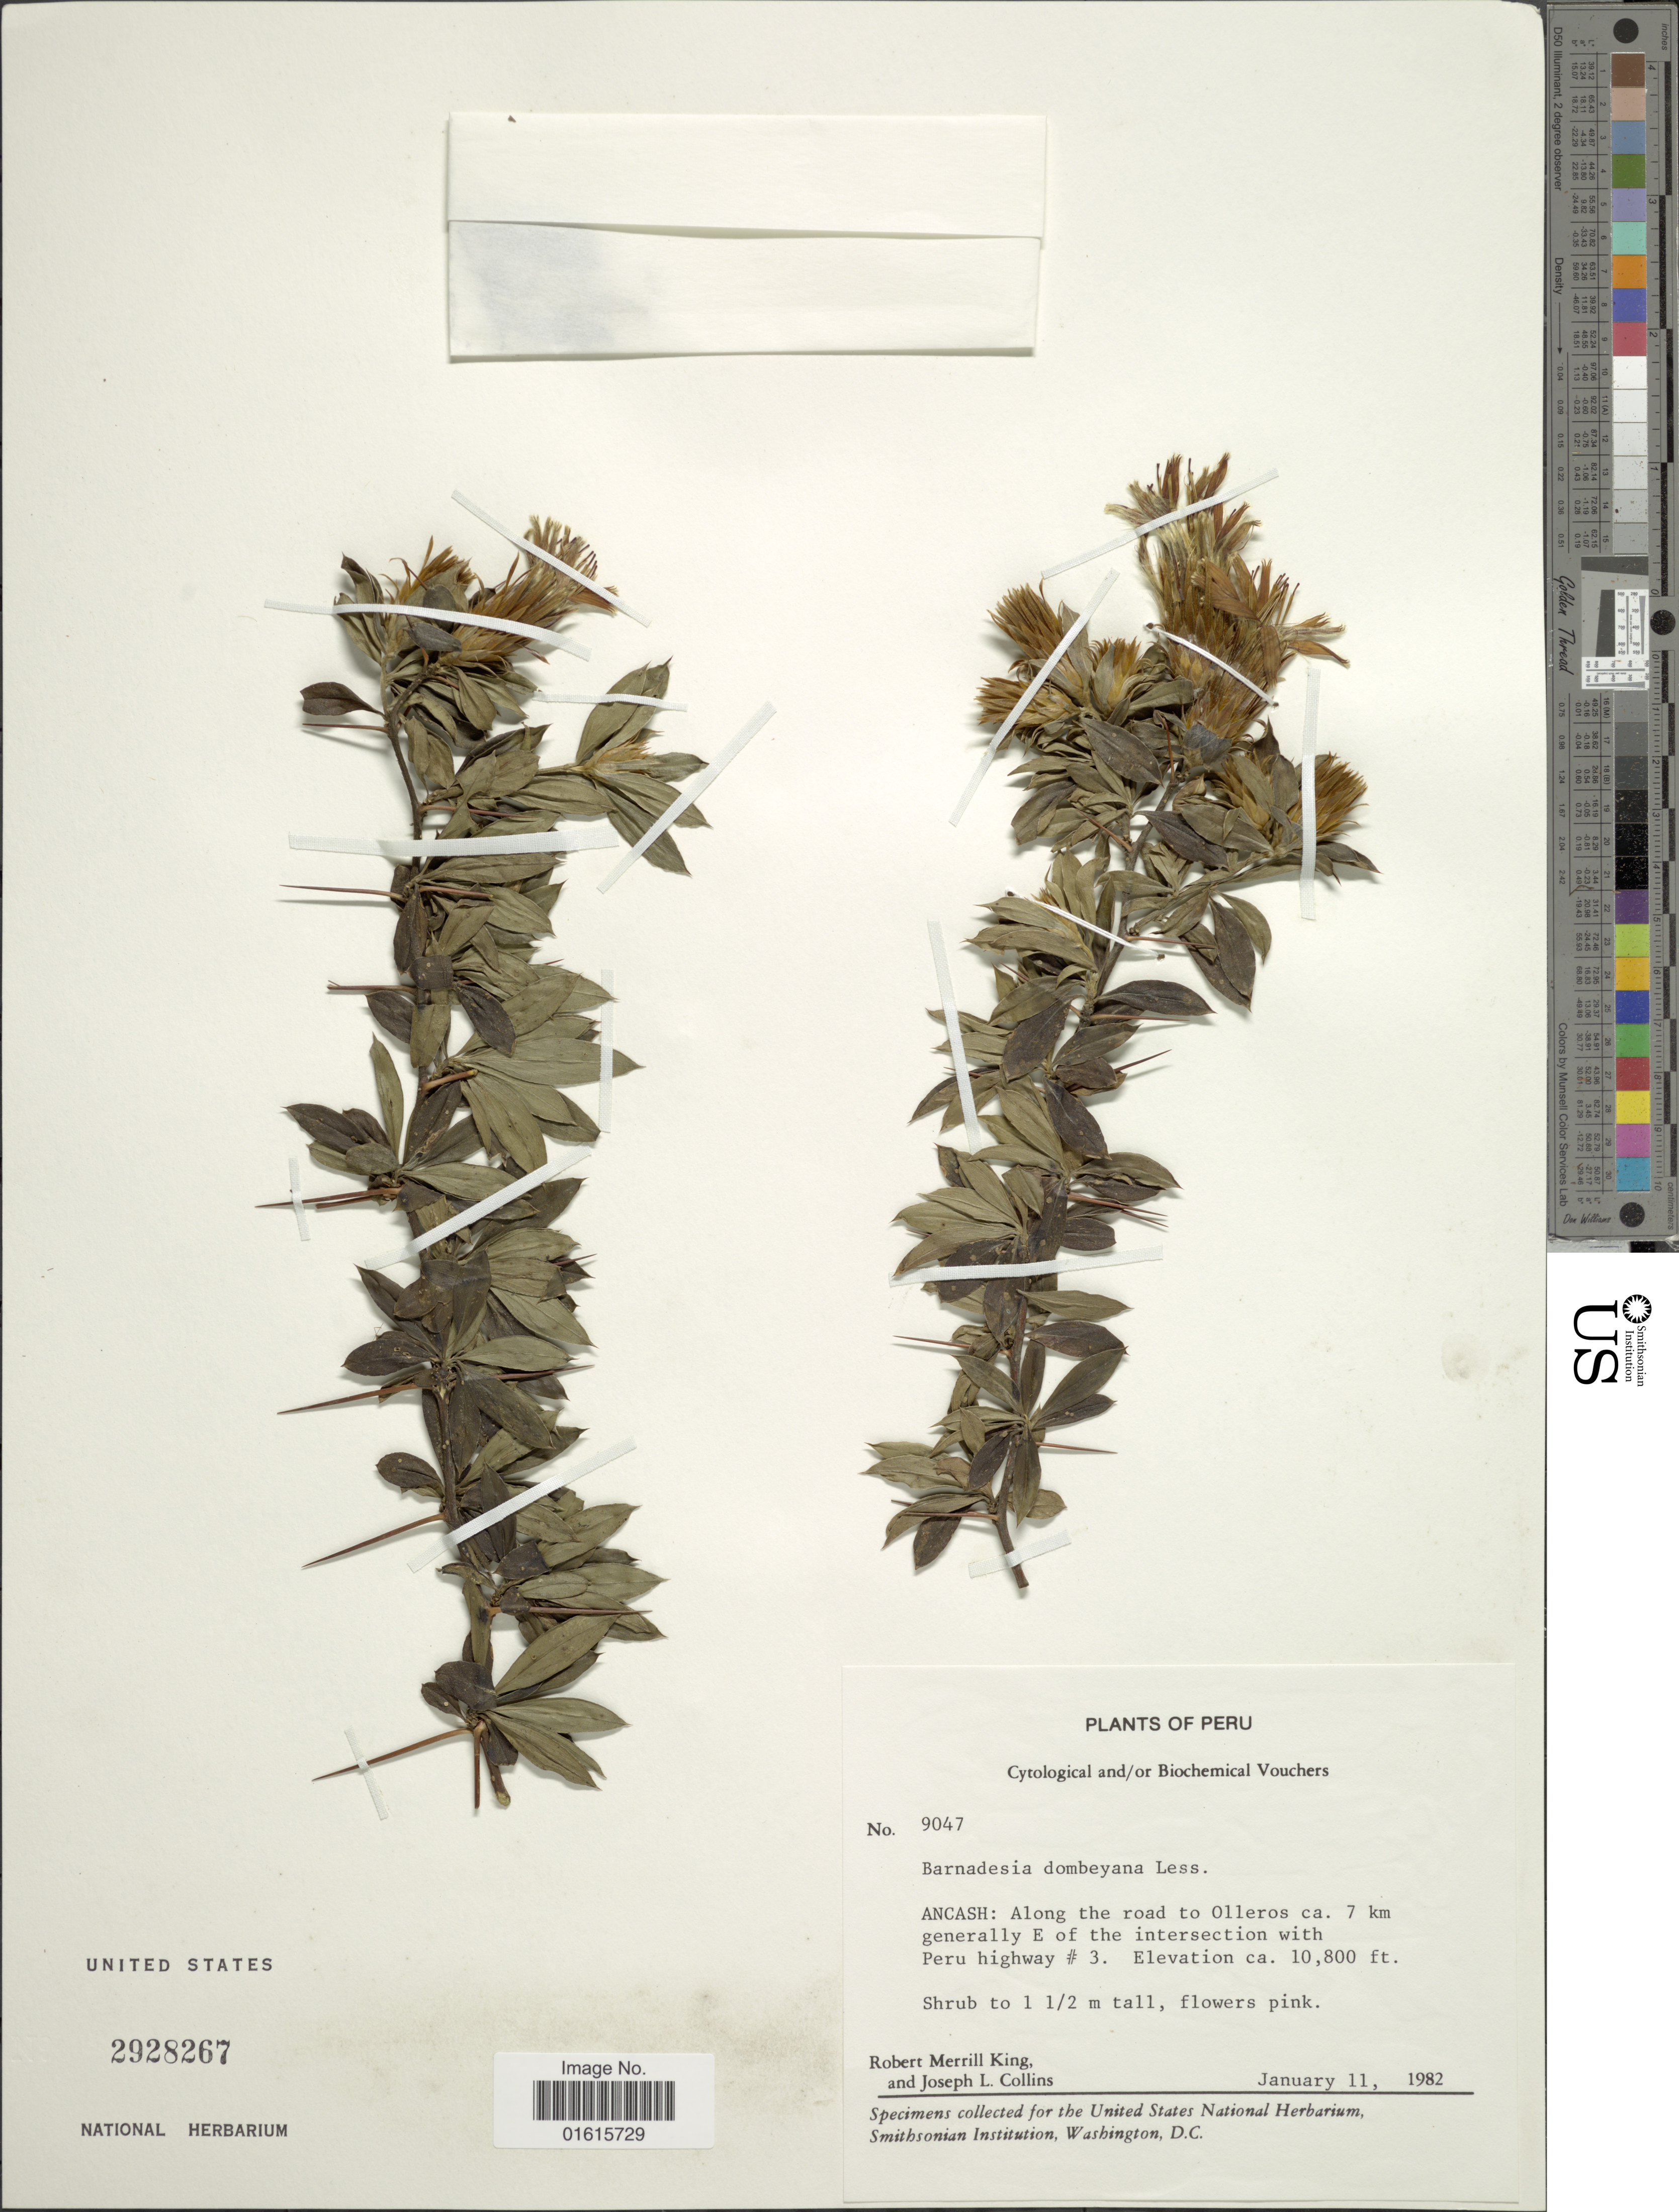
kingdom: Plantae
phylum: Tracheophyta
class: Magnoliopsida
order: Asterales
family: Asteraceae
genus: Barnadesia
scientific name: Barnadesia dombeyana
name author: Less.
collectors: R. M. King & J. L. Collins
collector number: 9047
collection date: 1982-01-11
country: Peru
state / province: Ancash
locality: Along the road to Olleros ca. 7 km generally E of the intersection with Peru Highway #3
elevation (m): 3292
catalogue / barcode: US 2928267